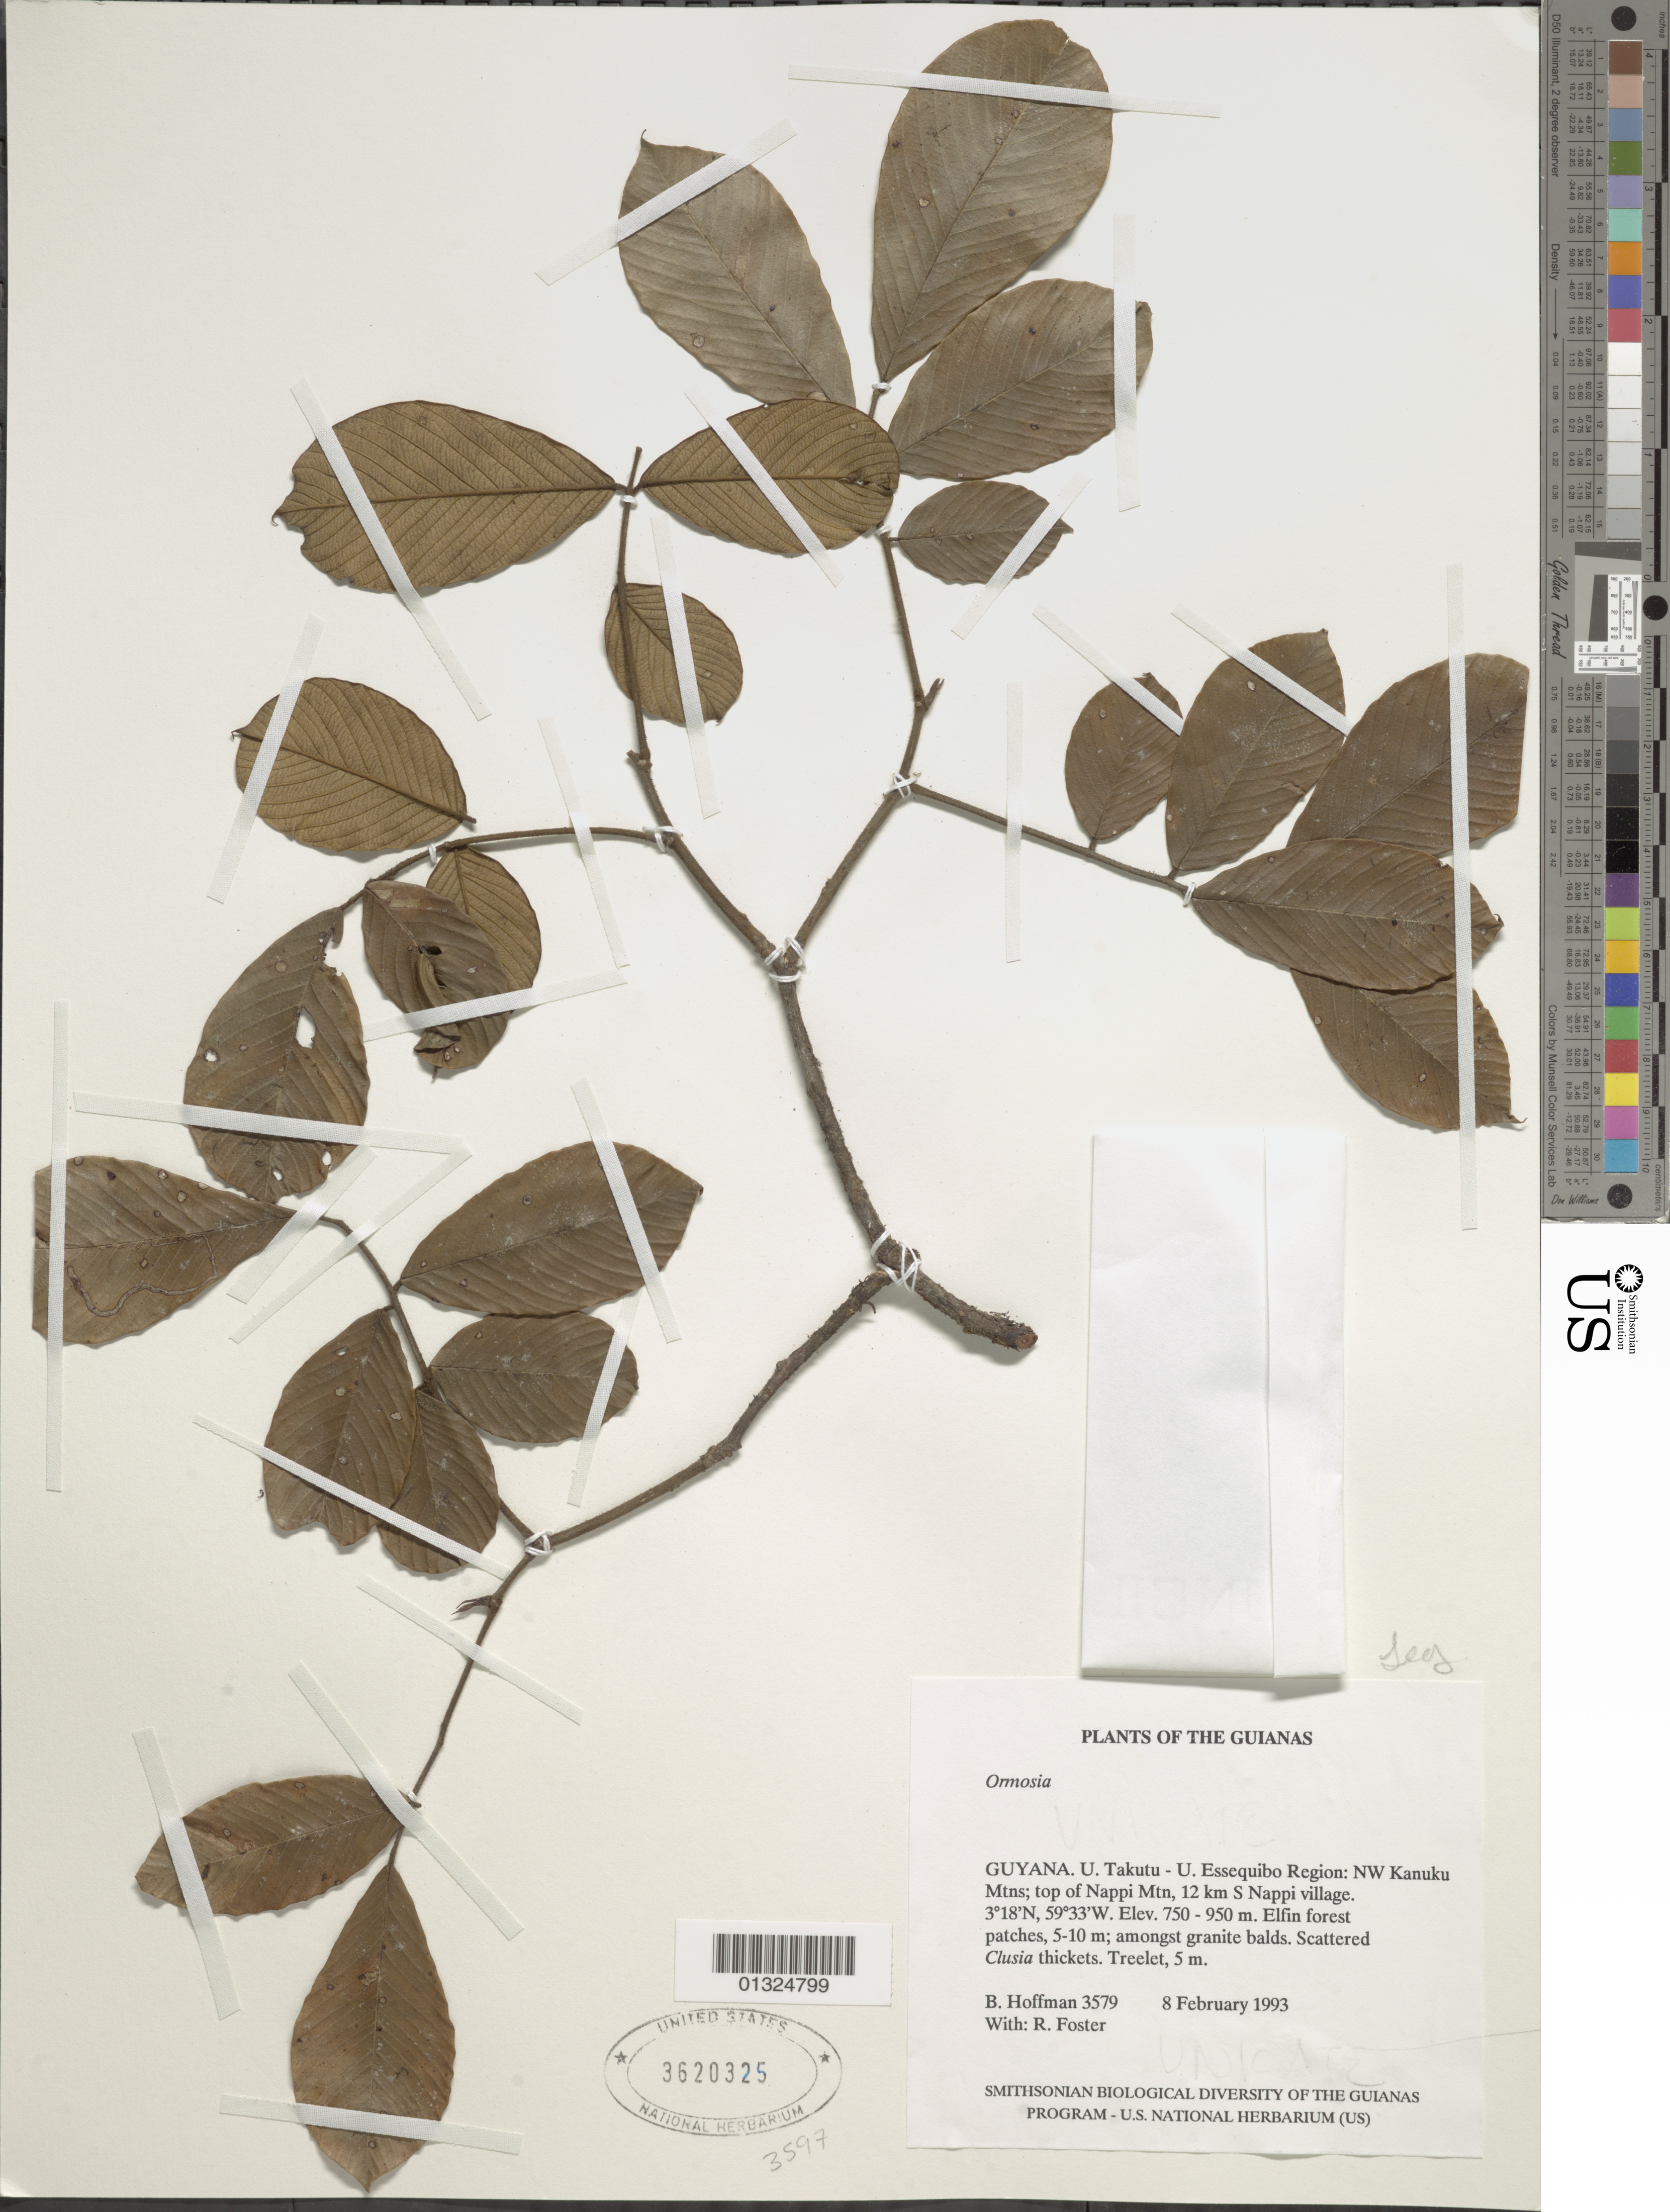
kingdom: Plantae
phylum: Tracheophyta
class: Magnoliopsida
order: Fabales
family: Fabaceae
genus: Ormosia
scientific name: Ormosia sp.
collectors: B. Hoffman & R. Foster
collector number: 3579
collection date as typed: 8 February 1993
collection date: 1993-02-08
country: Guyana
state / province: U. Takutu-U. Essequibo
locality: NW Kanuku Mountains; top of Nappi Mountain, 12 km S of Nappi village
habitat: Elfin forest patches, 5-10 m; amongst granite balds. Scattered Clusia thickets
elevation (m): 750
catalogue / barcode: US 3620325